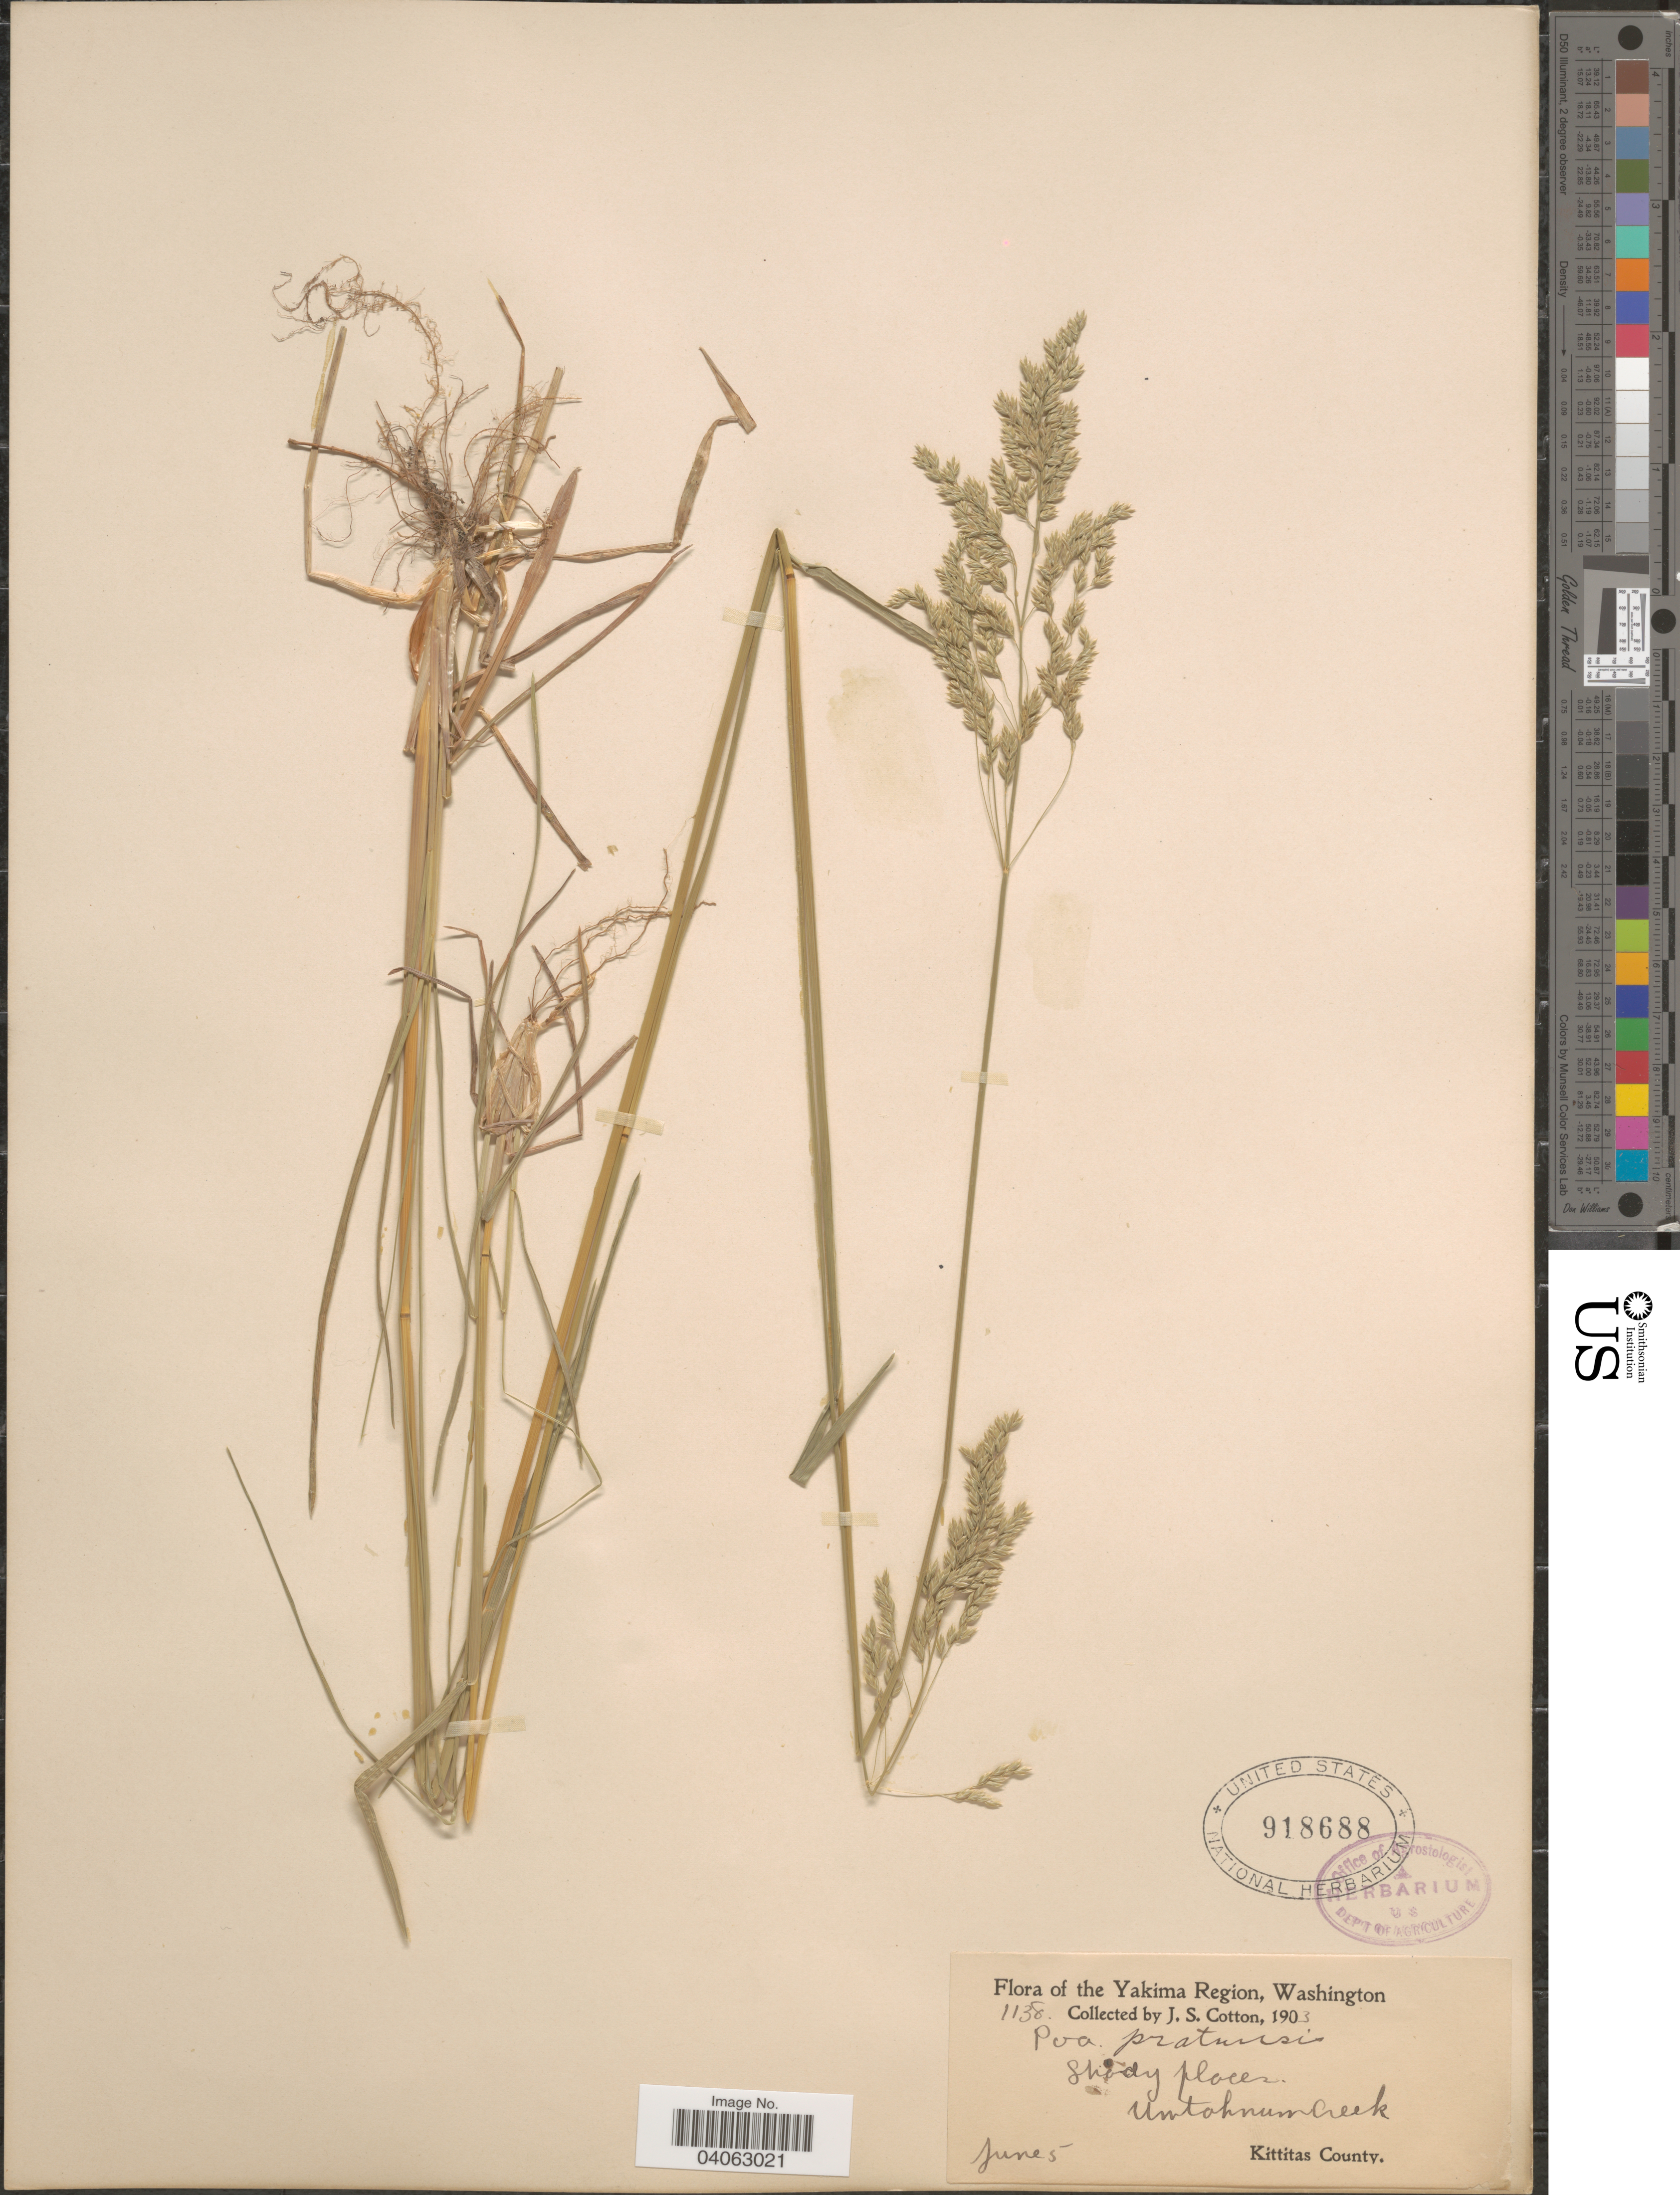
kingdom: Plantae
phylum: Tracheophyta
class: Liliopsida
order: Poales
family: Poaceae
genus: Poa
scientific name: Poa pratensis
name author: L.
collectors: J. S. Cotton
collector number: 1138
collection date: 1903-06-05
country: United States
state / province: Washington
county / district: Kittitas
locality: Yakima Region. Umtahnum Creek. Kittitas County.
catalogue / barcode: US 918688